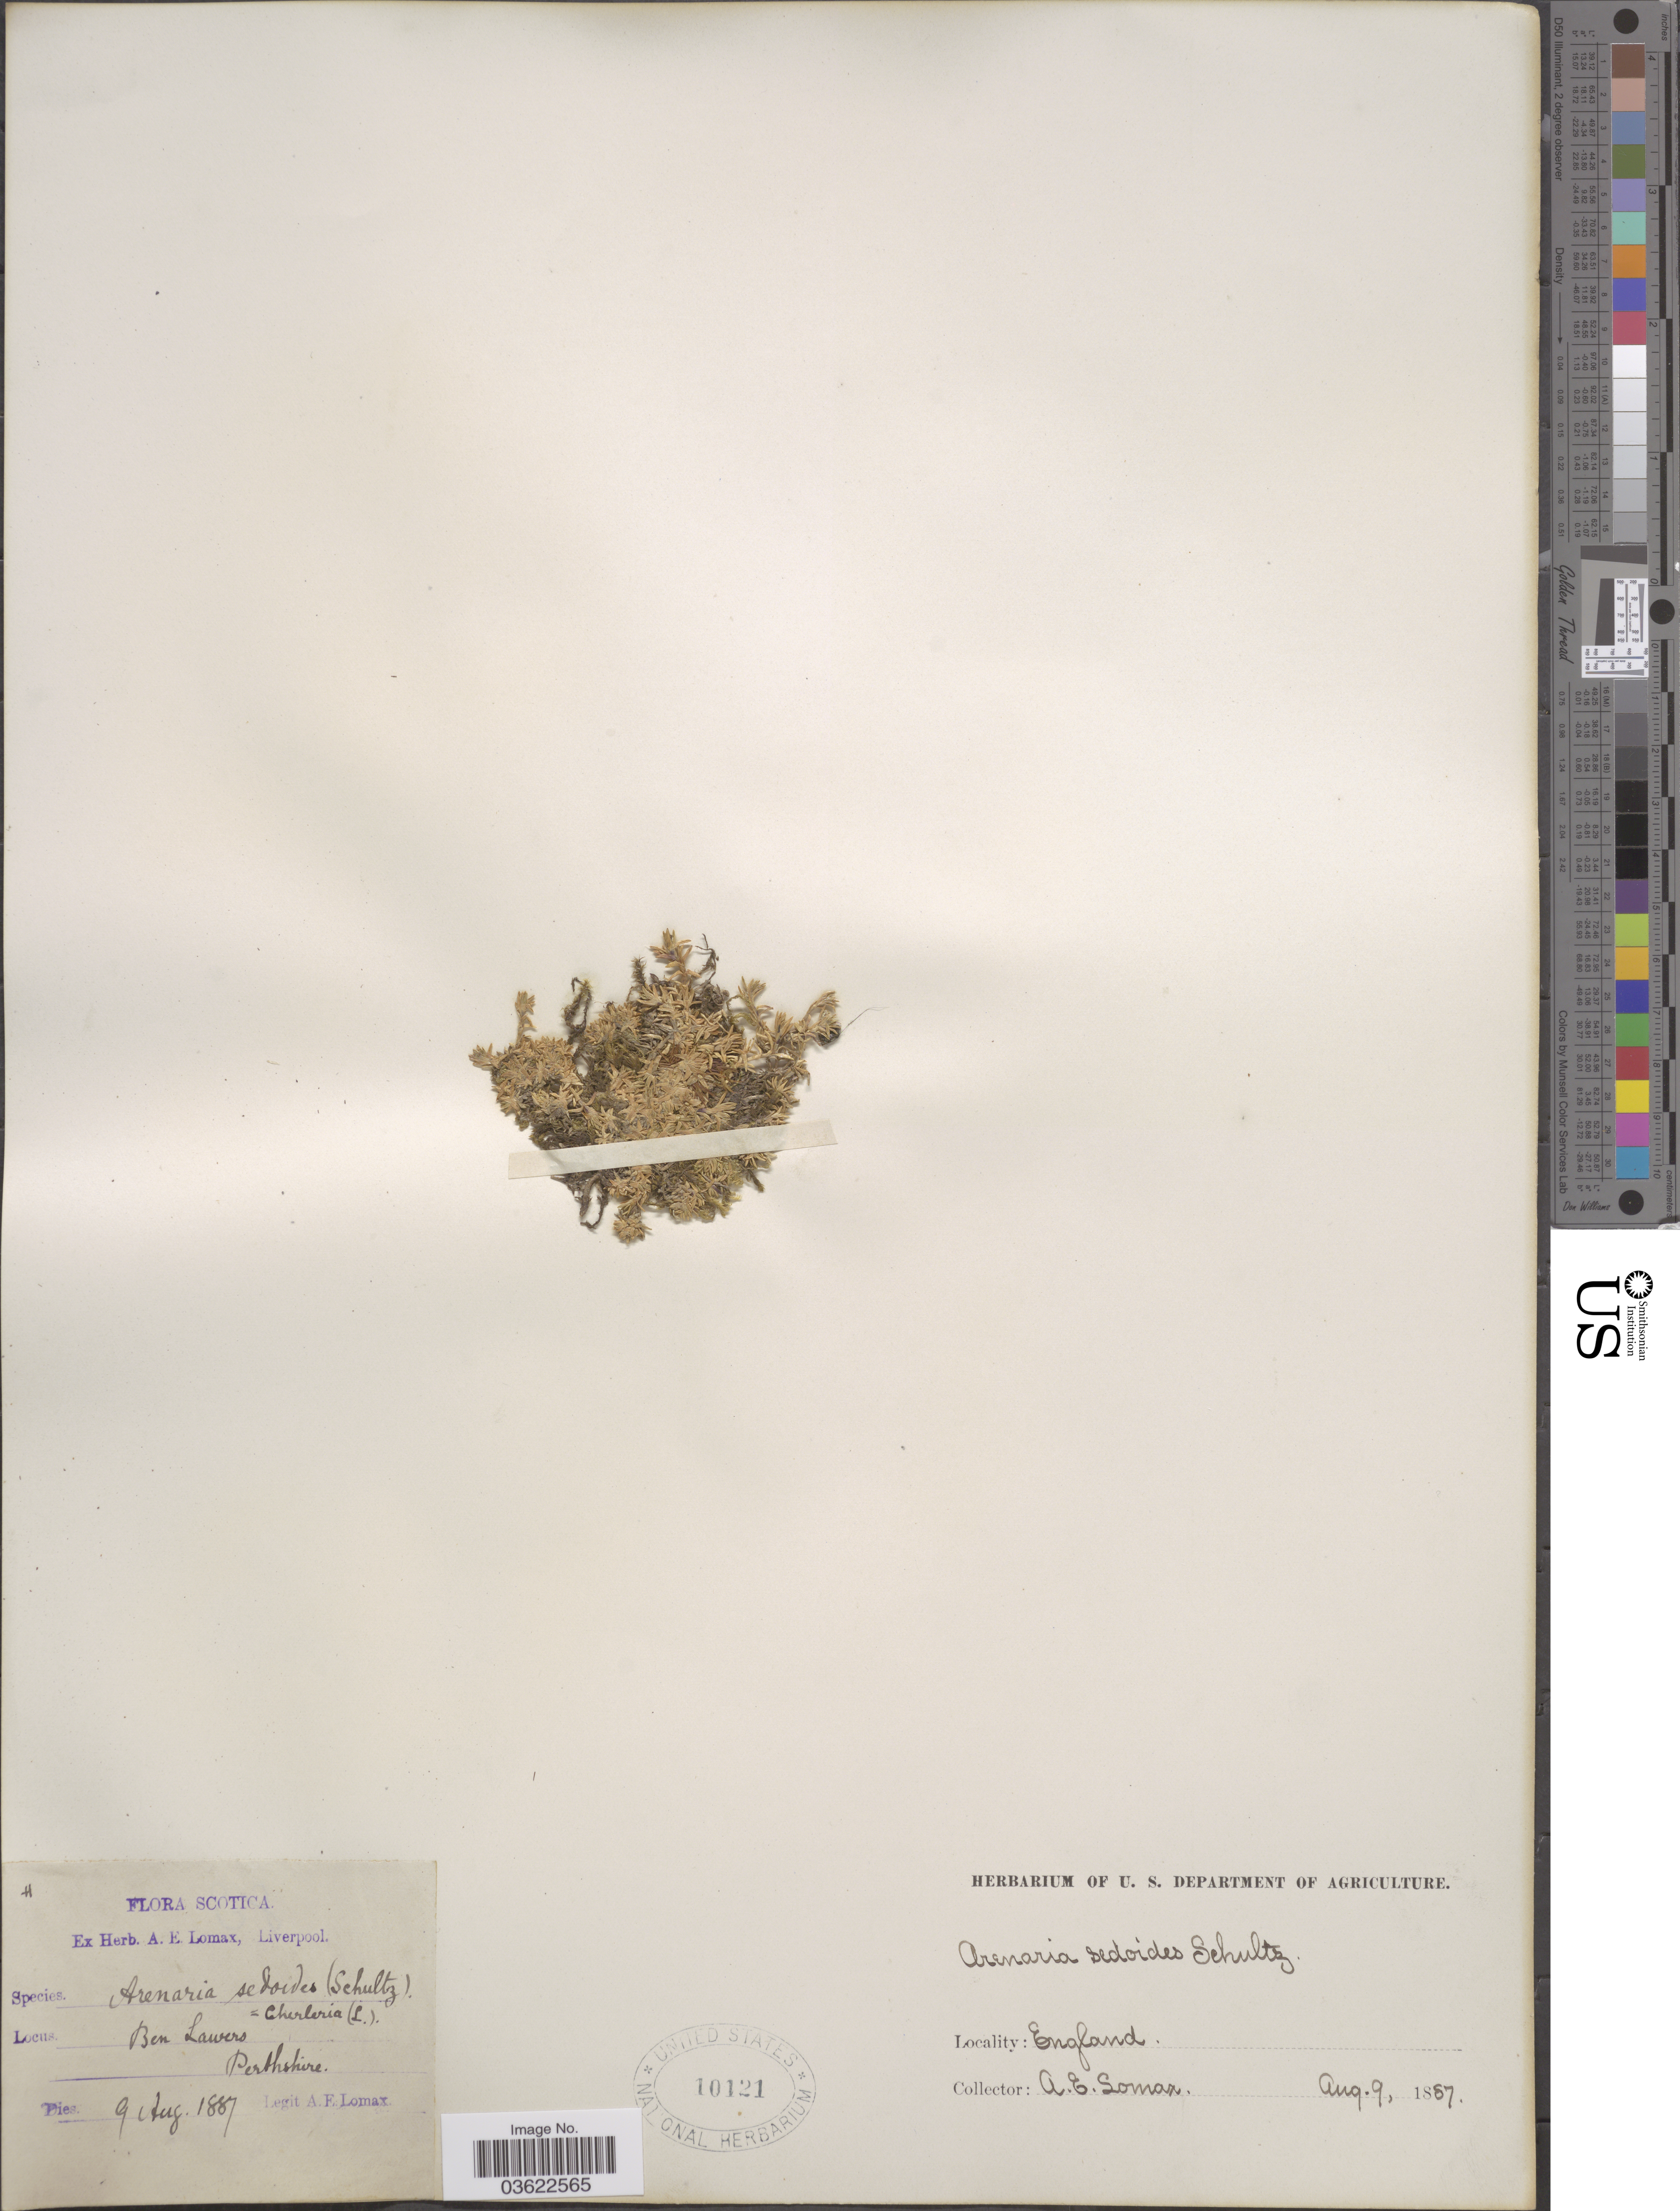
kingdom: Plantae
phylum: Tracheophyta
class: Magnoliopsida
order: Caryophyllales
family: Caryophyllaceae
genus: Cherleria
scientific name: Cherleria sedoides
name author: L.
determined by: Strong, Mark T., (BOT), Smithsonian Institution - National Museum of Natural History (UNITED STATES)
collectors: A. Lomax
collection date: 1887-08-09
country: United Kingdom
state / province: England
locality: Scotia. Ben Lawers Perthshire.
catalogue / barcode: US 10121